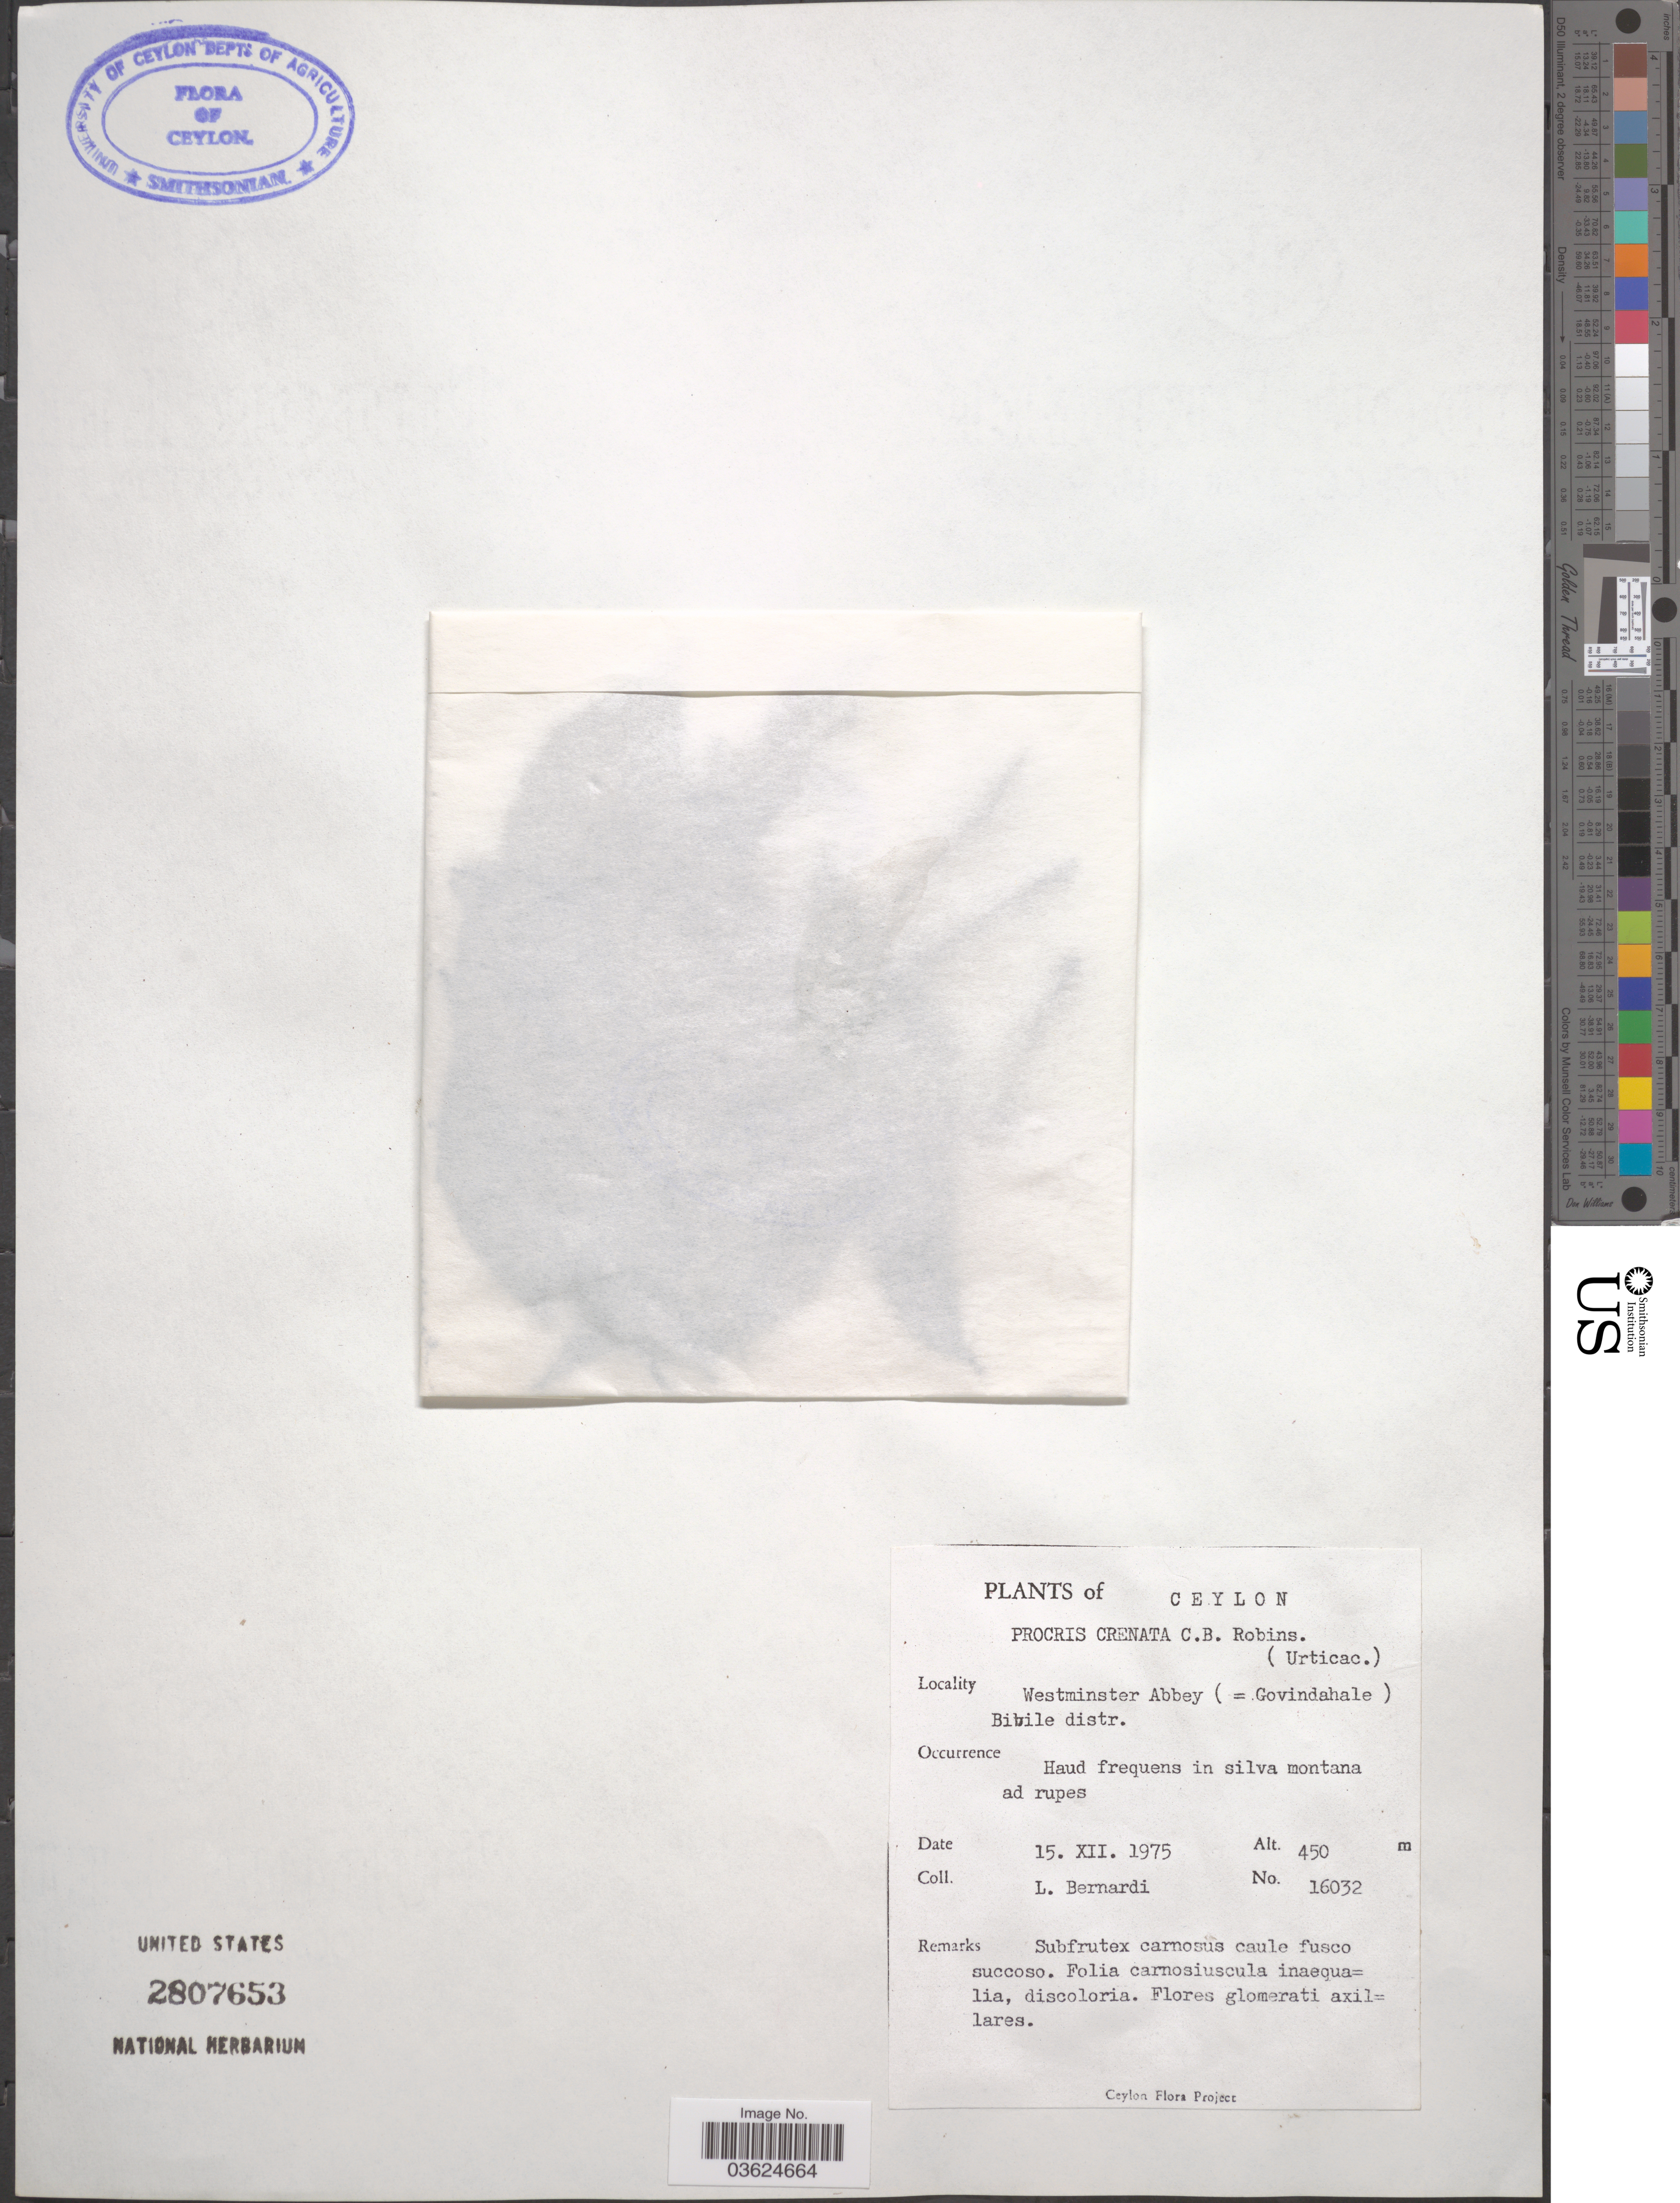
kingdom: Plantae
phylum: Tracheophyta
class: Magnoliopsida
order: Rosales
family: Urticaceae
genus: Procris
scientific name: Procris crenata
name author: C.B. Rob.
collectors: L. Bernardi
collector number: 16032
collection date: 1975-12-15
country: Sri Lanka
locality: Ceylon. Westminster Abbey (=Govindahale) Bibile distr.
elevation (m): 450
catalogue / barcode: US 2807653